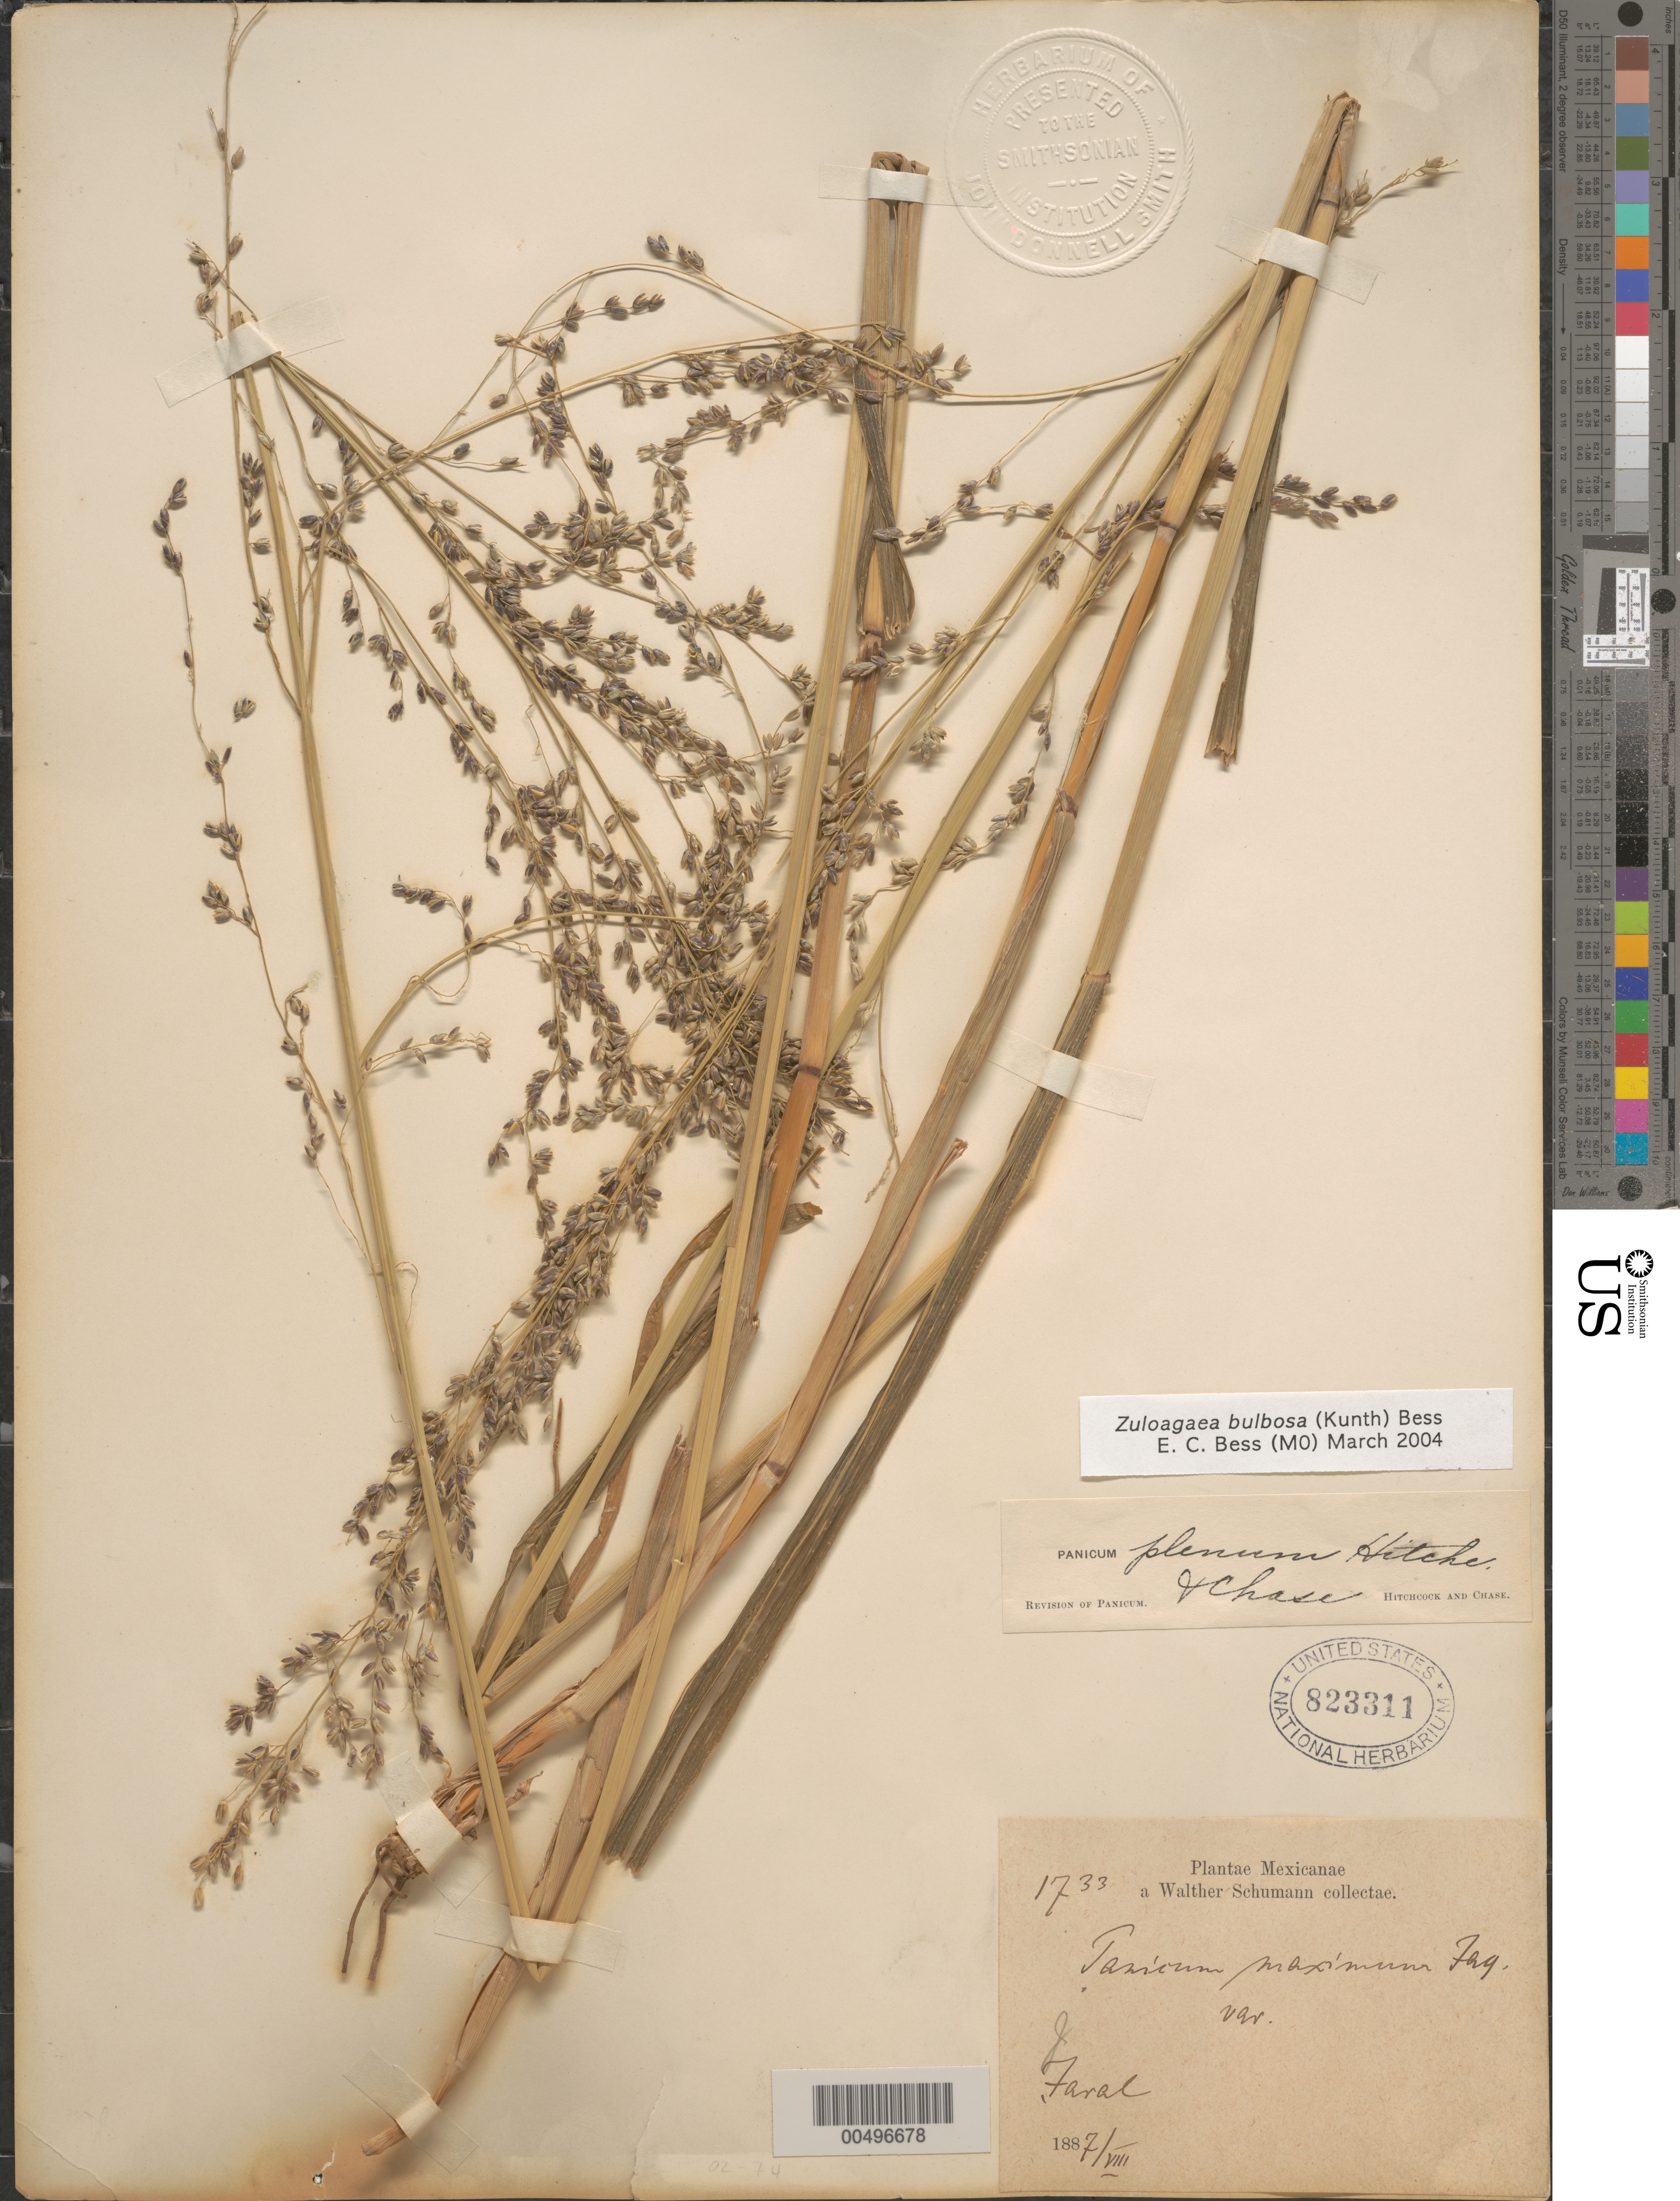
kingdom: Plantae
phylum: Tracheophyta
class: Liliopsida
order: Poales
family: Poaceae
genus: Panicum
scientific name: Panicum plenum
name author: Hitchc. & Chase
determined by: Hitchcock, A. S.; Chase, [M.] A.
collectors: W. Schumann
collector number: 1733/59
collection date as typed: Aug 1887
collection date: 1887-08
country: Mexico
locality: Jaral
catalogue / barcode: US 823311